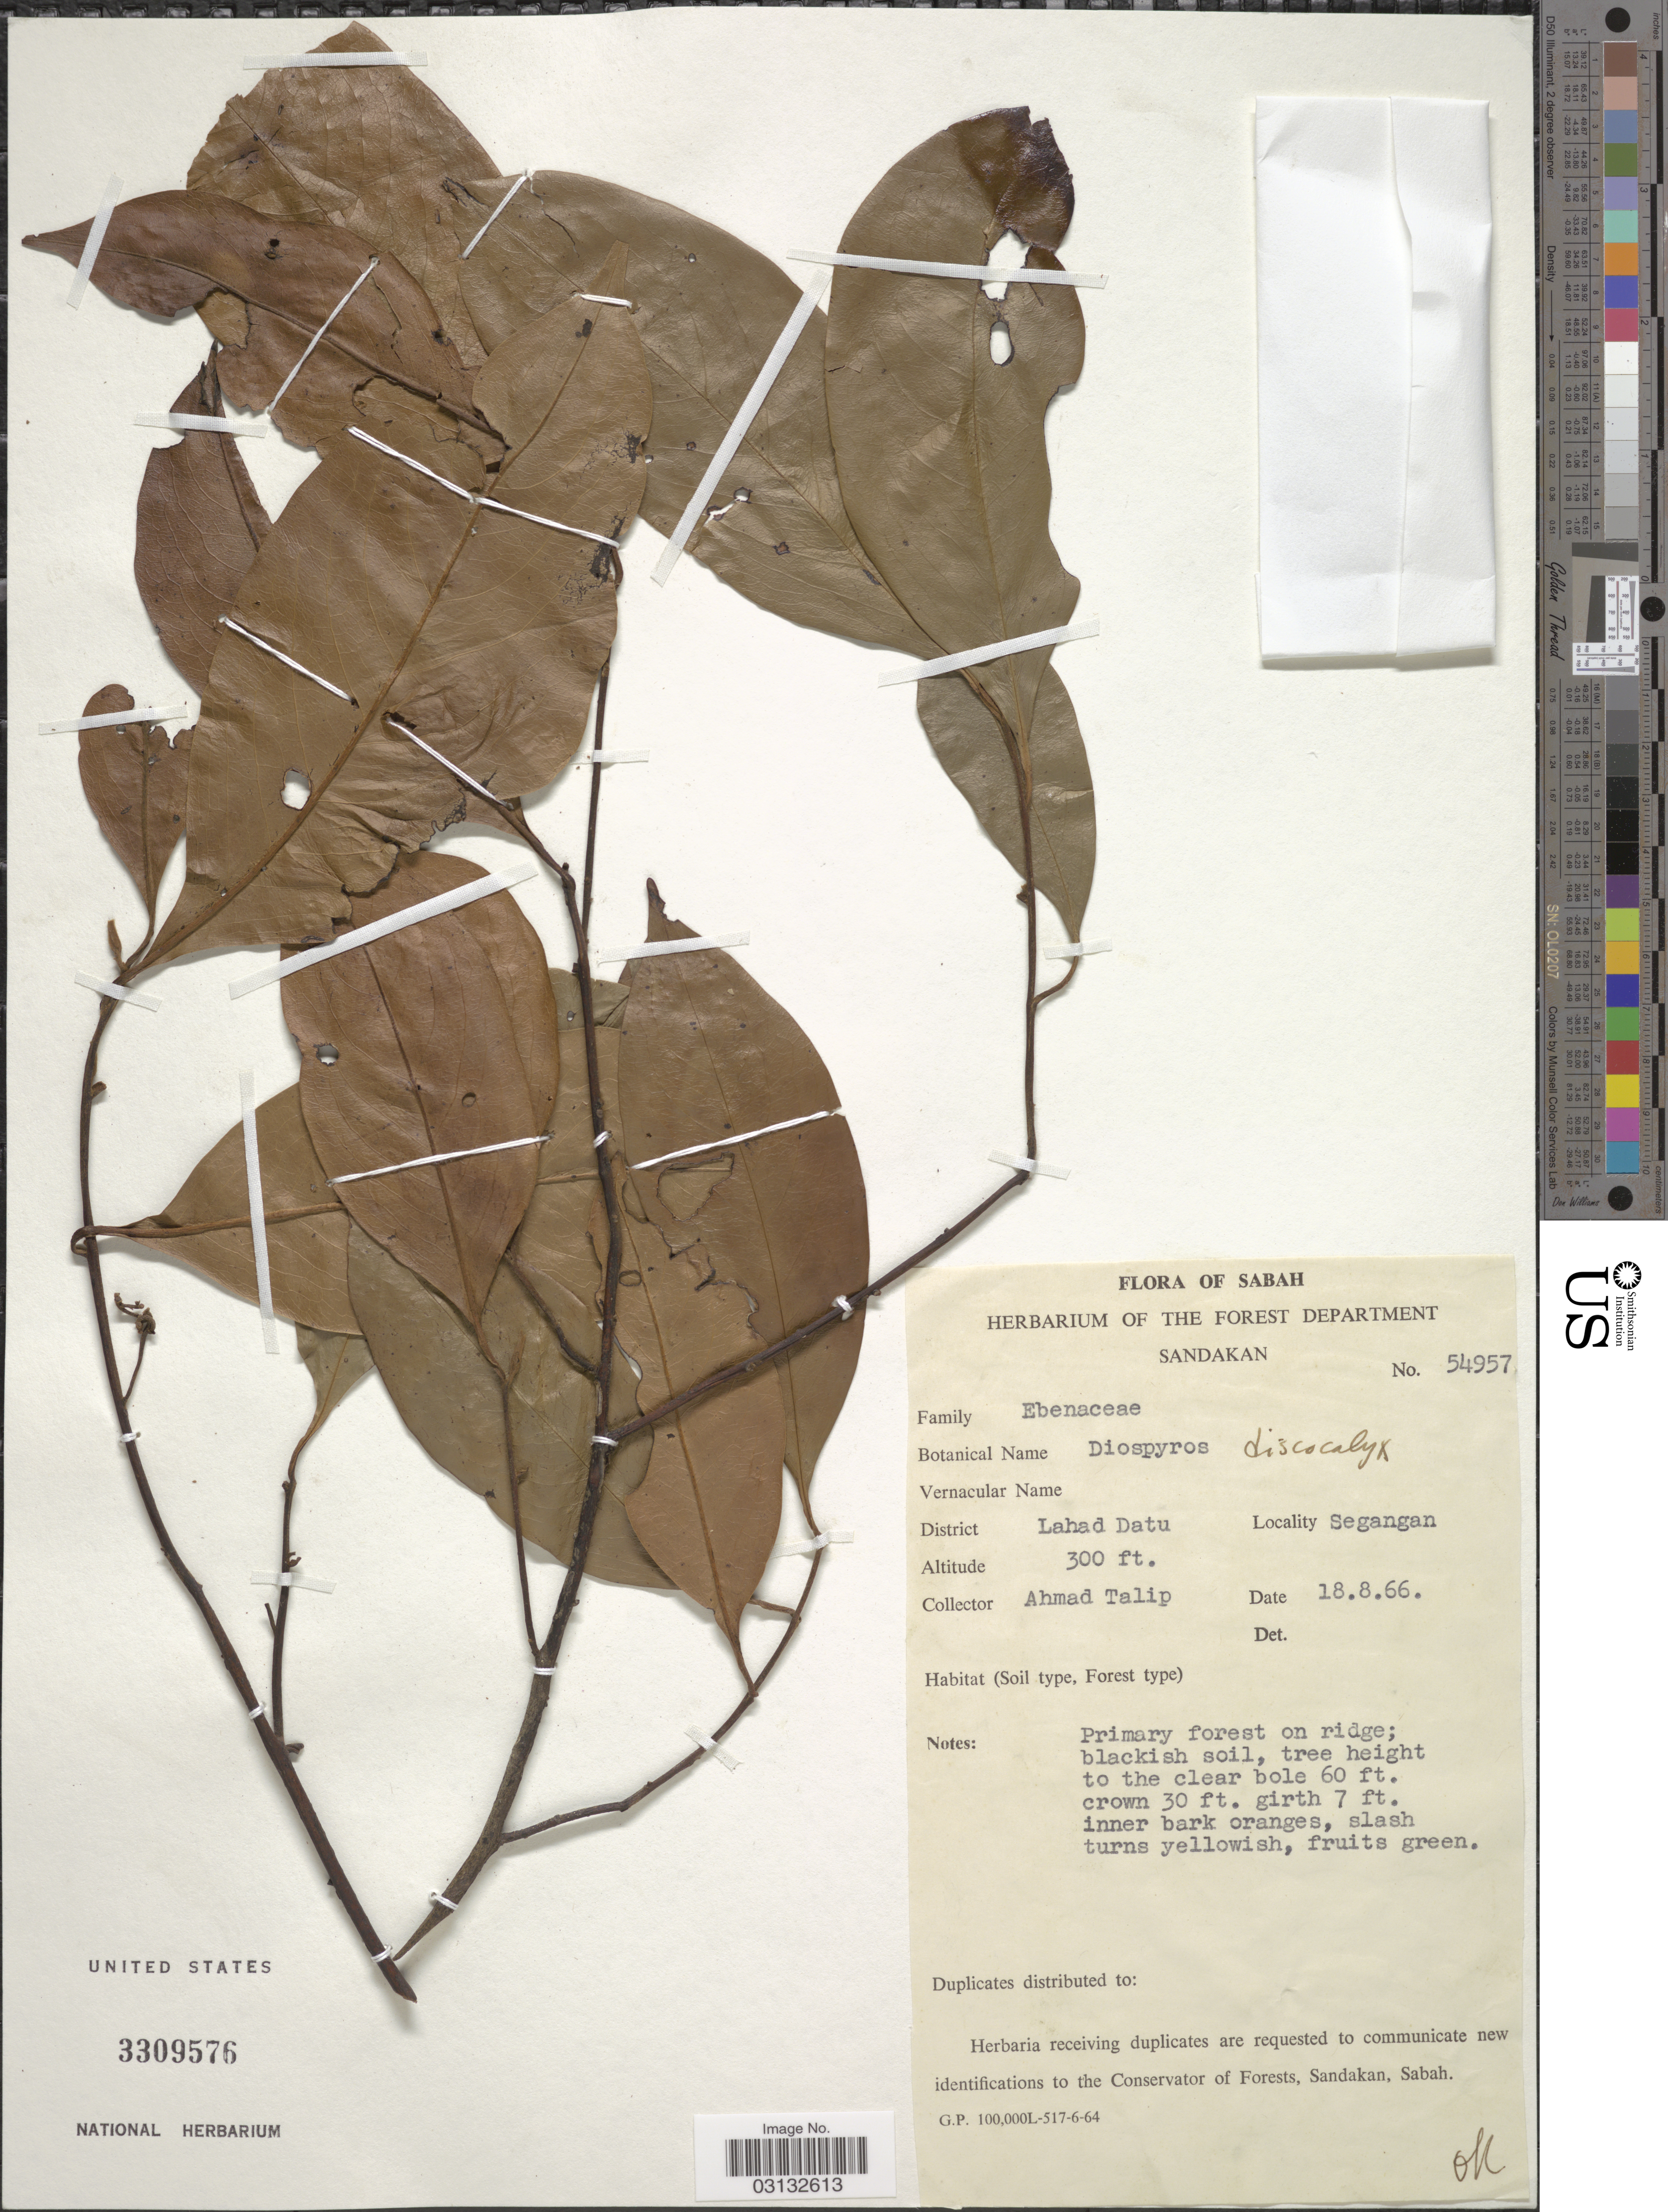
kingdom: Plantae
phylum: Tracheophyta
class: Magnoliopsida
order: Ericales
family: Ebenaceae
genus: Diospyros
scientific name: Diospyros discocalyx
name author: Merr.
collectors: A. Talip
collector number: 54957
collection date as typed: Transcribed d/m/y: 18/8/66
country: Malaysia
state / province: Sabah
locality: District Lahad Datu. Segangan.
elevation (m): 91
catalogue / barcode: US 3309576